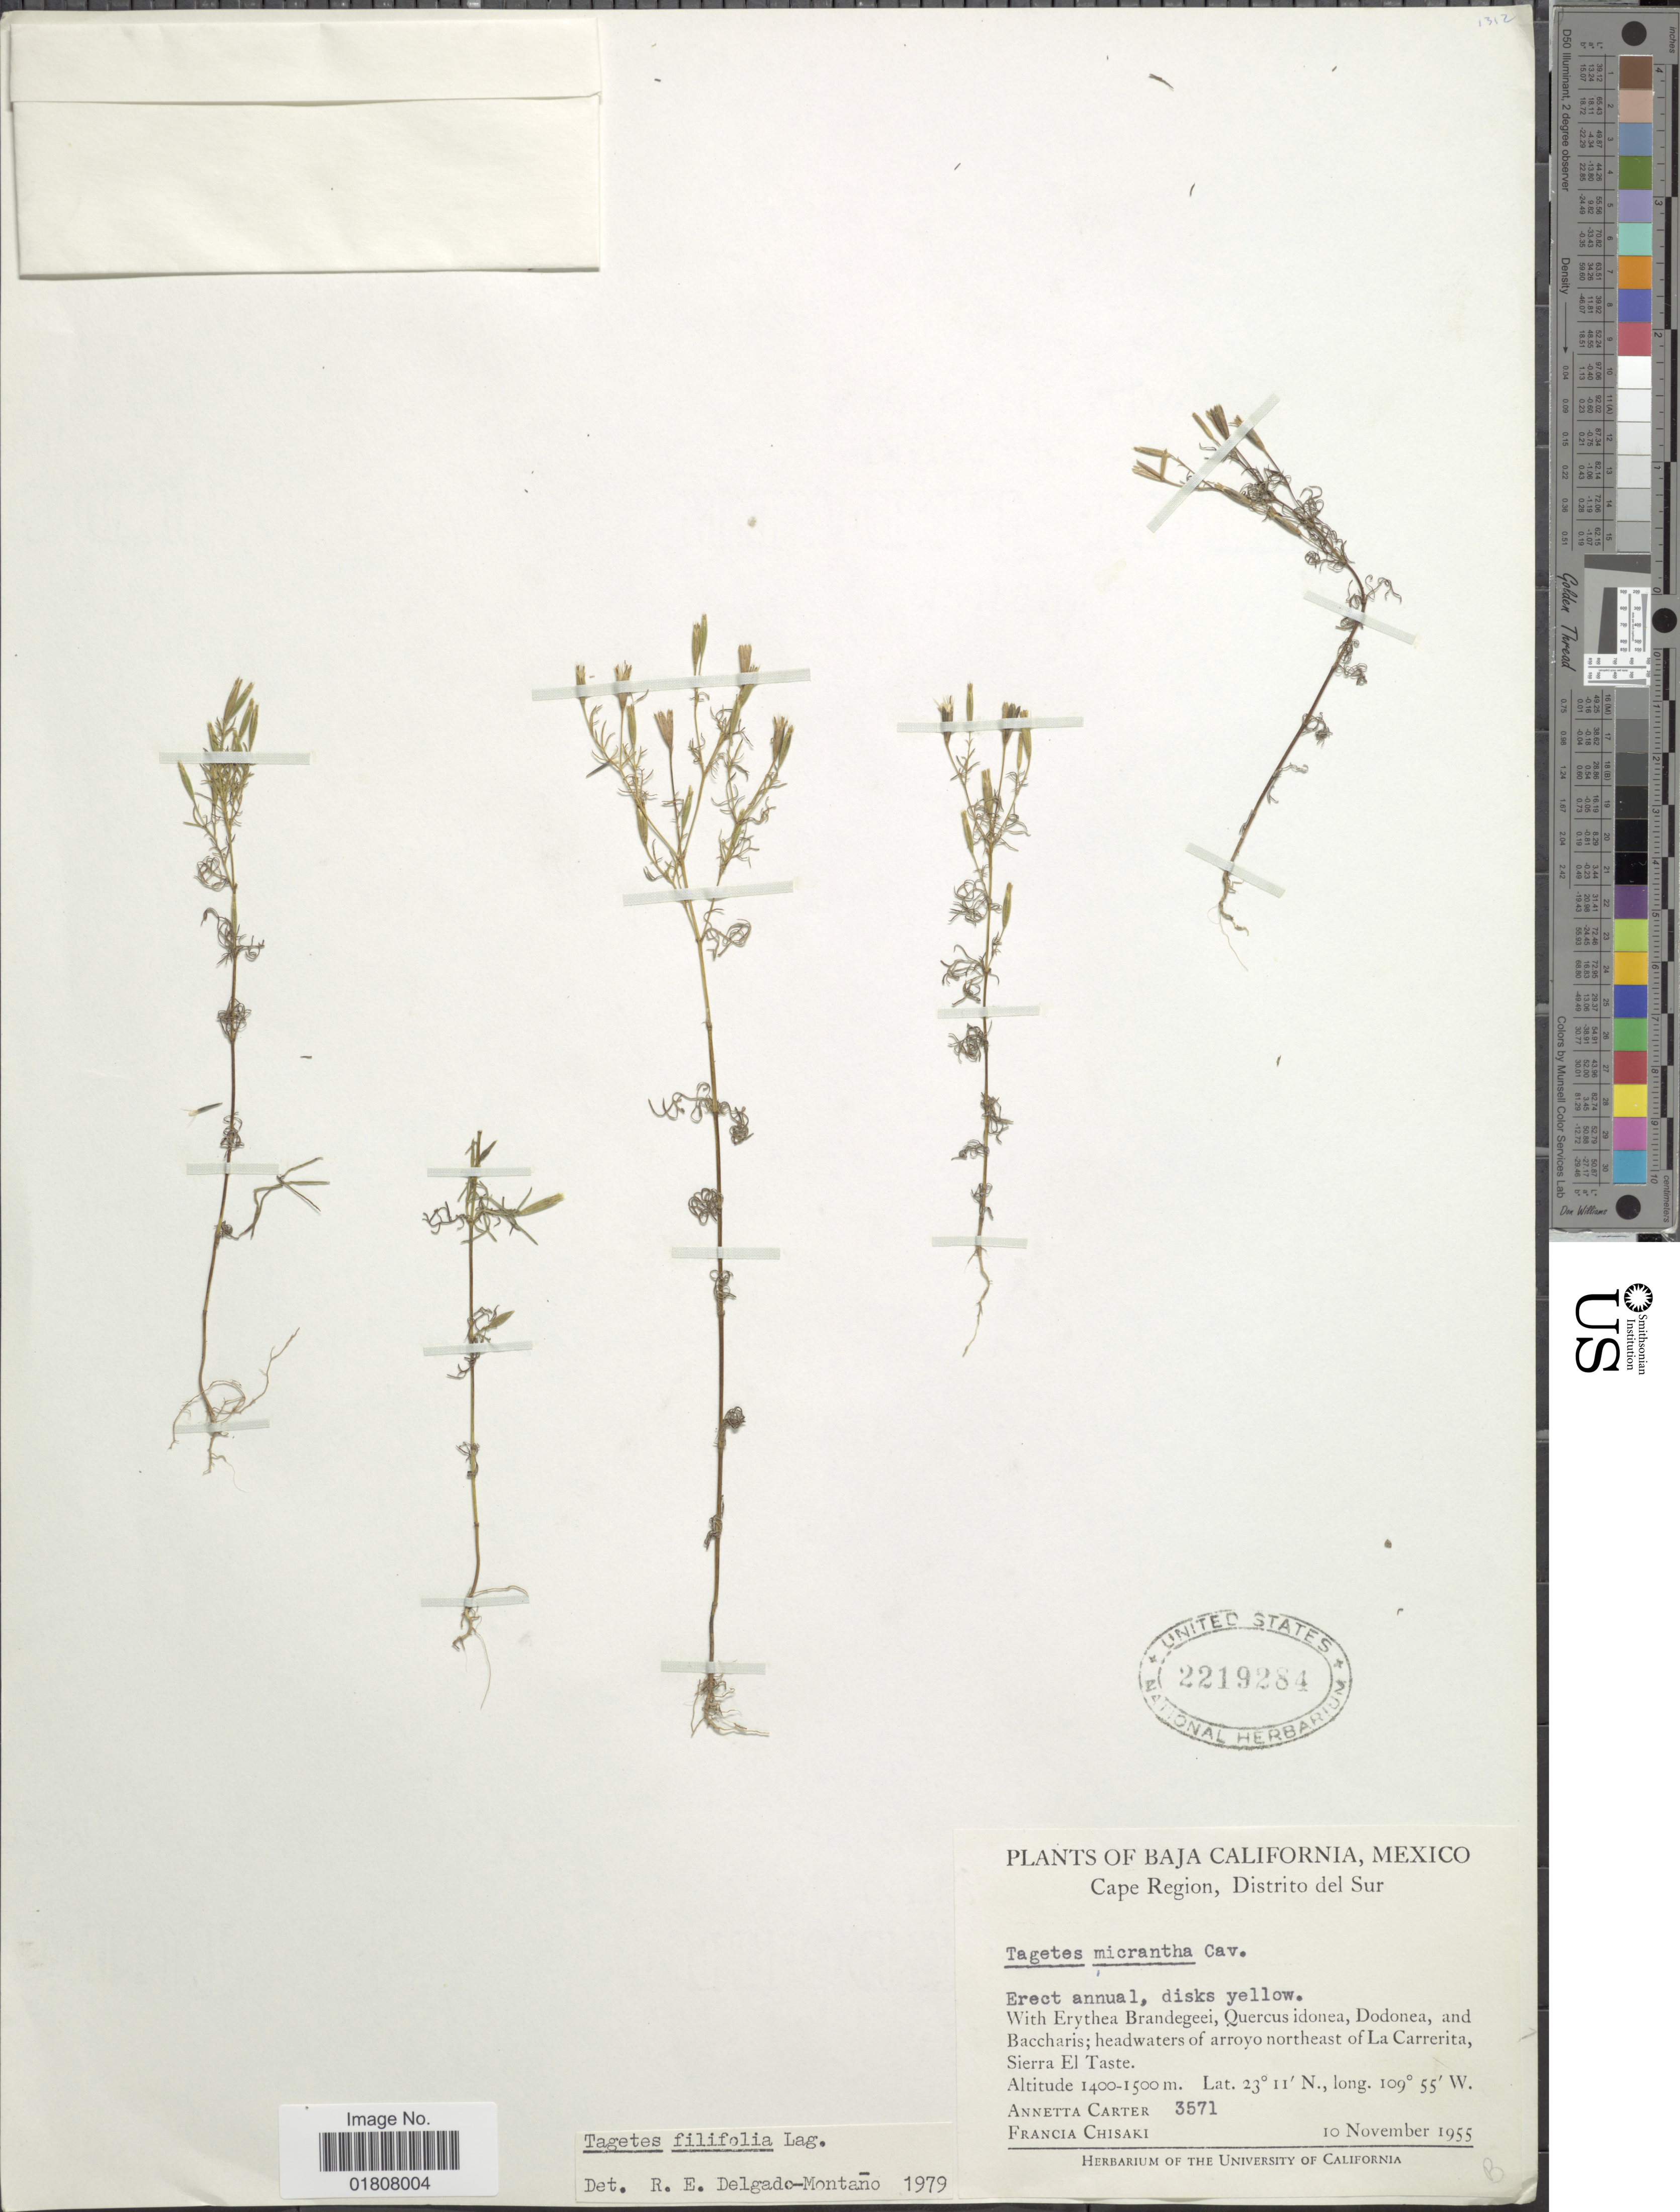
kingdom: Plantae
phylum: Tracheophyta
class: Magnoliopsida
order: Asterales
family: Asteraceae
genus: Tagetes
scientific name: Tagetes filifolia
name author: Lag.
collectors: A. M. Carter & F. Chisaki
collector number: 3571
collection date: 1955-11-10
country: Mexico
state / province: Baja California Sur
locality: Cape Region, Distrito de Sur, headwaters of arroyo northeast of La Carrerita, Sierra El Taste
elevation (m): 1400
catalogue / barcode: US 2219284